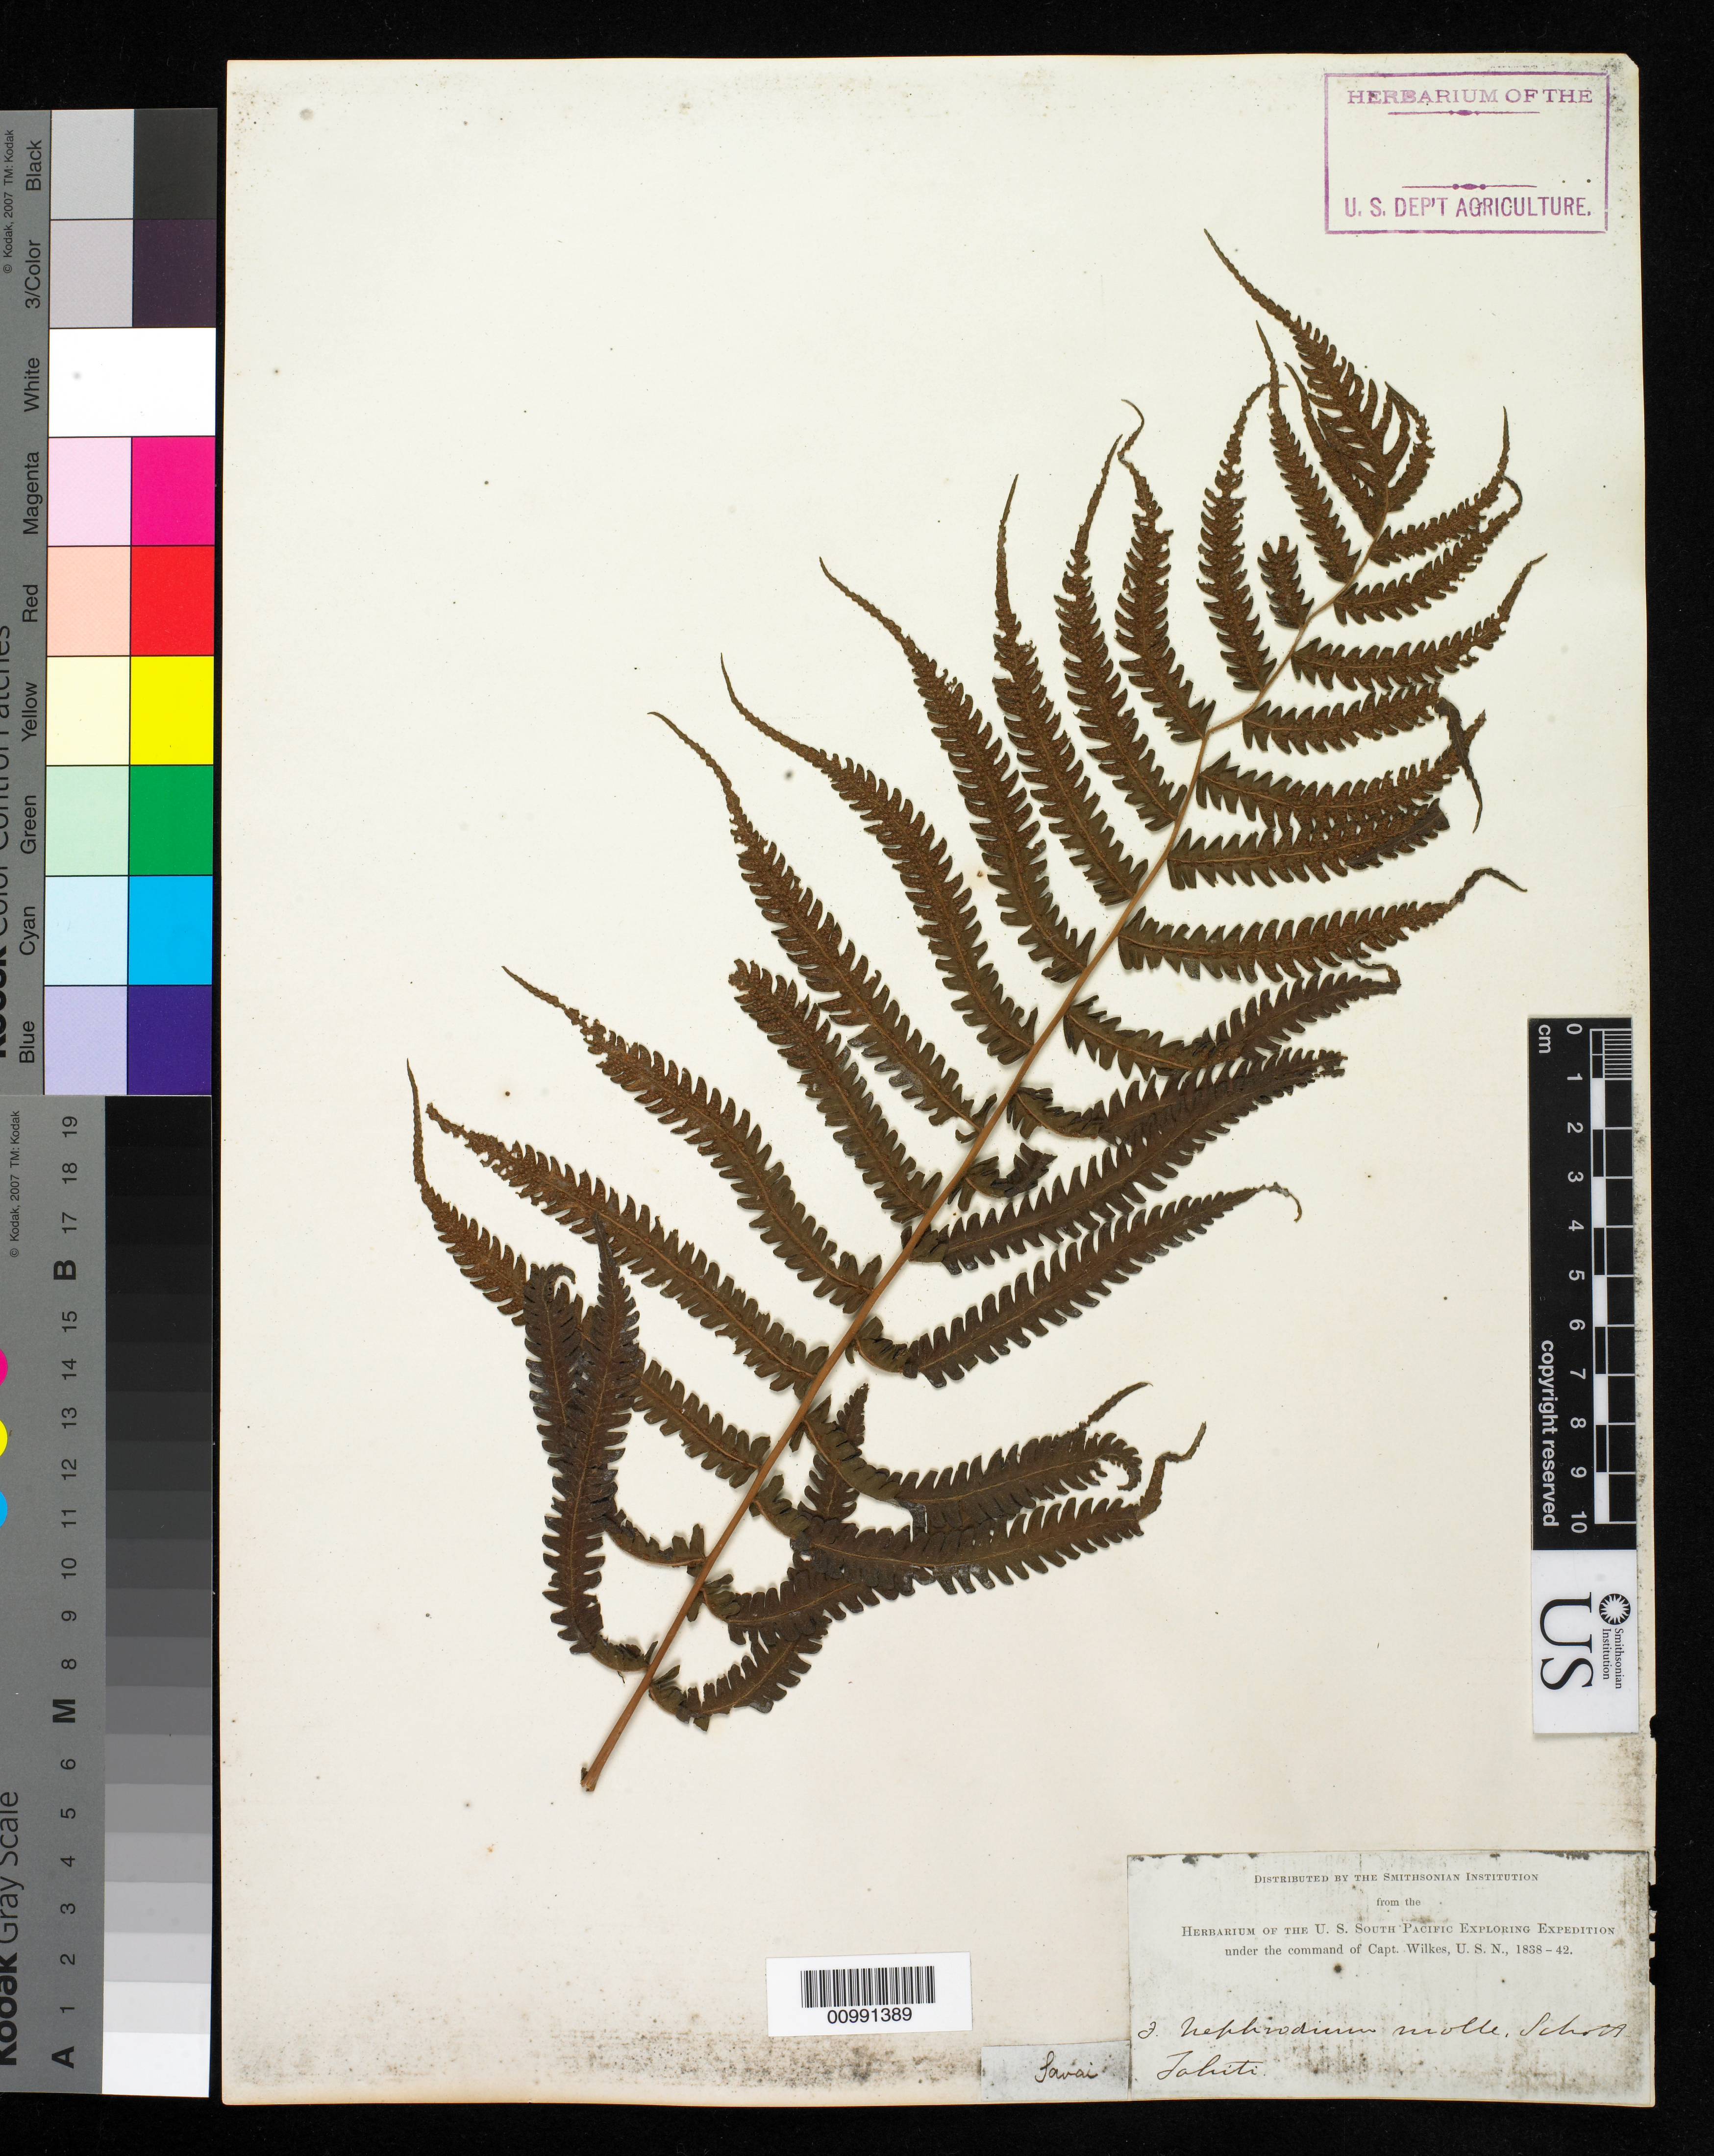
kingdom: Plantae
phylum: Tracheophyta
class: Polypodiopsida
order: Polypodiales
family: Thelypteridaceae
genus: Christella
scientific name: Christella parasitica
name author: (L.) H. Lév.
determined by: Wagner, W. L., (BOT), Smithsonian Institution - National Museum of Natural History (UNITED STATES)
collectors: Wilkes Explor. Exped.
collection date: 1838/1842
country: French Polynesia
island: Tahiti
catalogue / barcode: US 98659